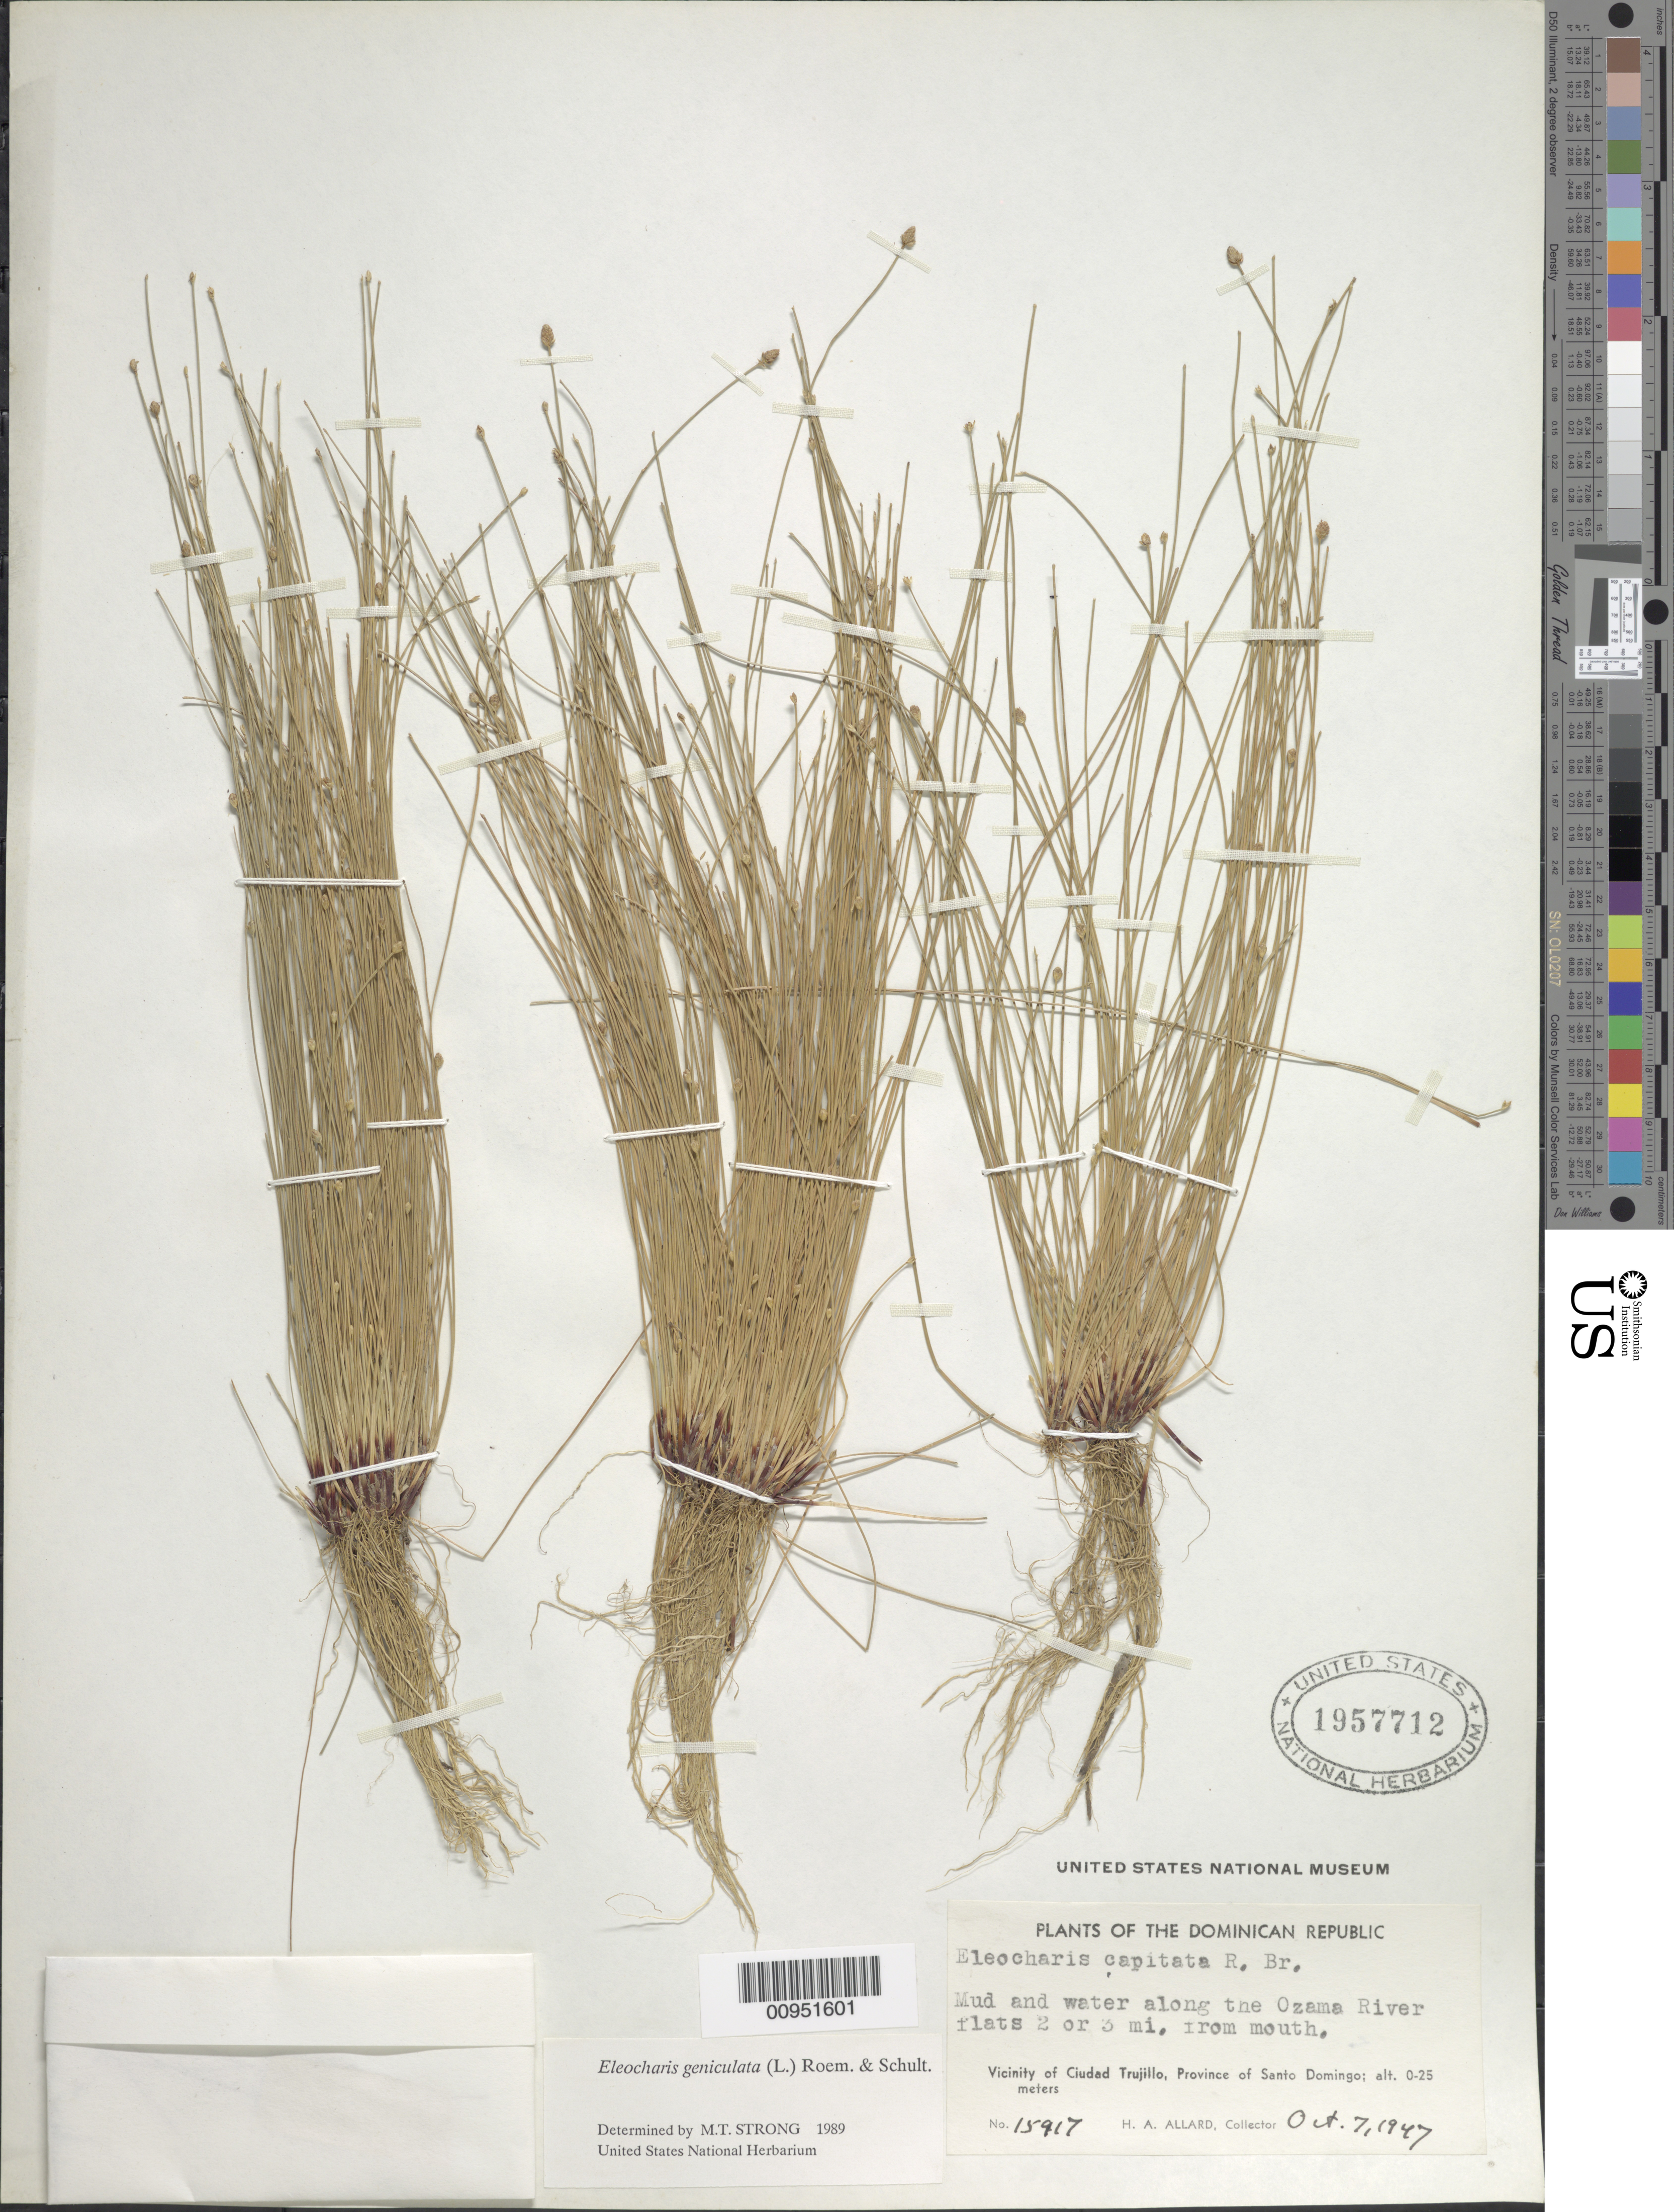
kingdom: Plantae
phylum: Tracheophyta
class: Liliopsida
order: Poales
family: Cyperaceae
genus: Eleocharis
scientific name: Eleocharis geniculata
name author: (L.) Roem. & Schult.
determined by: Strong, M. T., (US), Smithsonian Institution - National Museum of Natural History (UNITED STATES)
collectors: H. A. Allard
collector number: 15917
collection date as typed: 07 Oct 1947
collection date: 1947-10-07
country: Dominican Republic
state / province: Santo Domingo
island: Hispaniola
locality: Vicinity of Ciudad Trujillo, along the Ozama River flats, 2 or 3 miles from mouth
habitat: Mud and water along the river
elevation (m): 0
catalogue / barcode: US 1957712